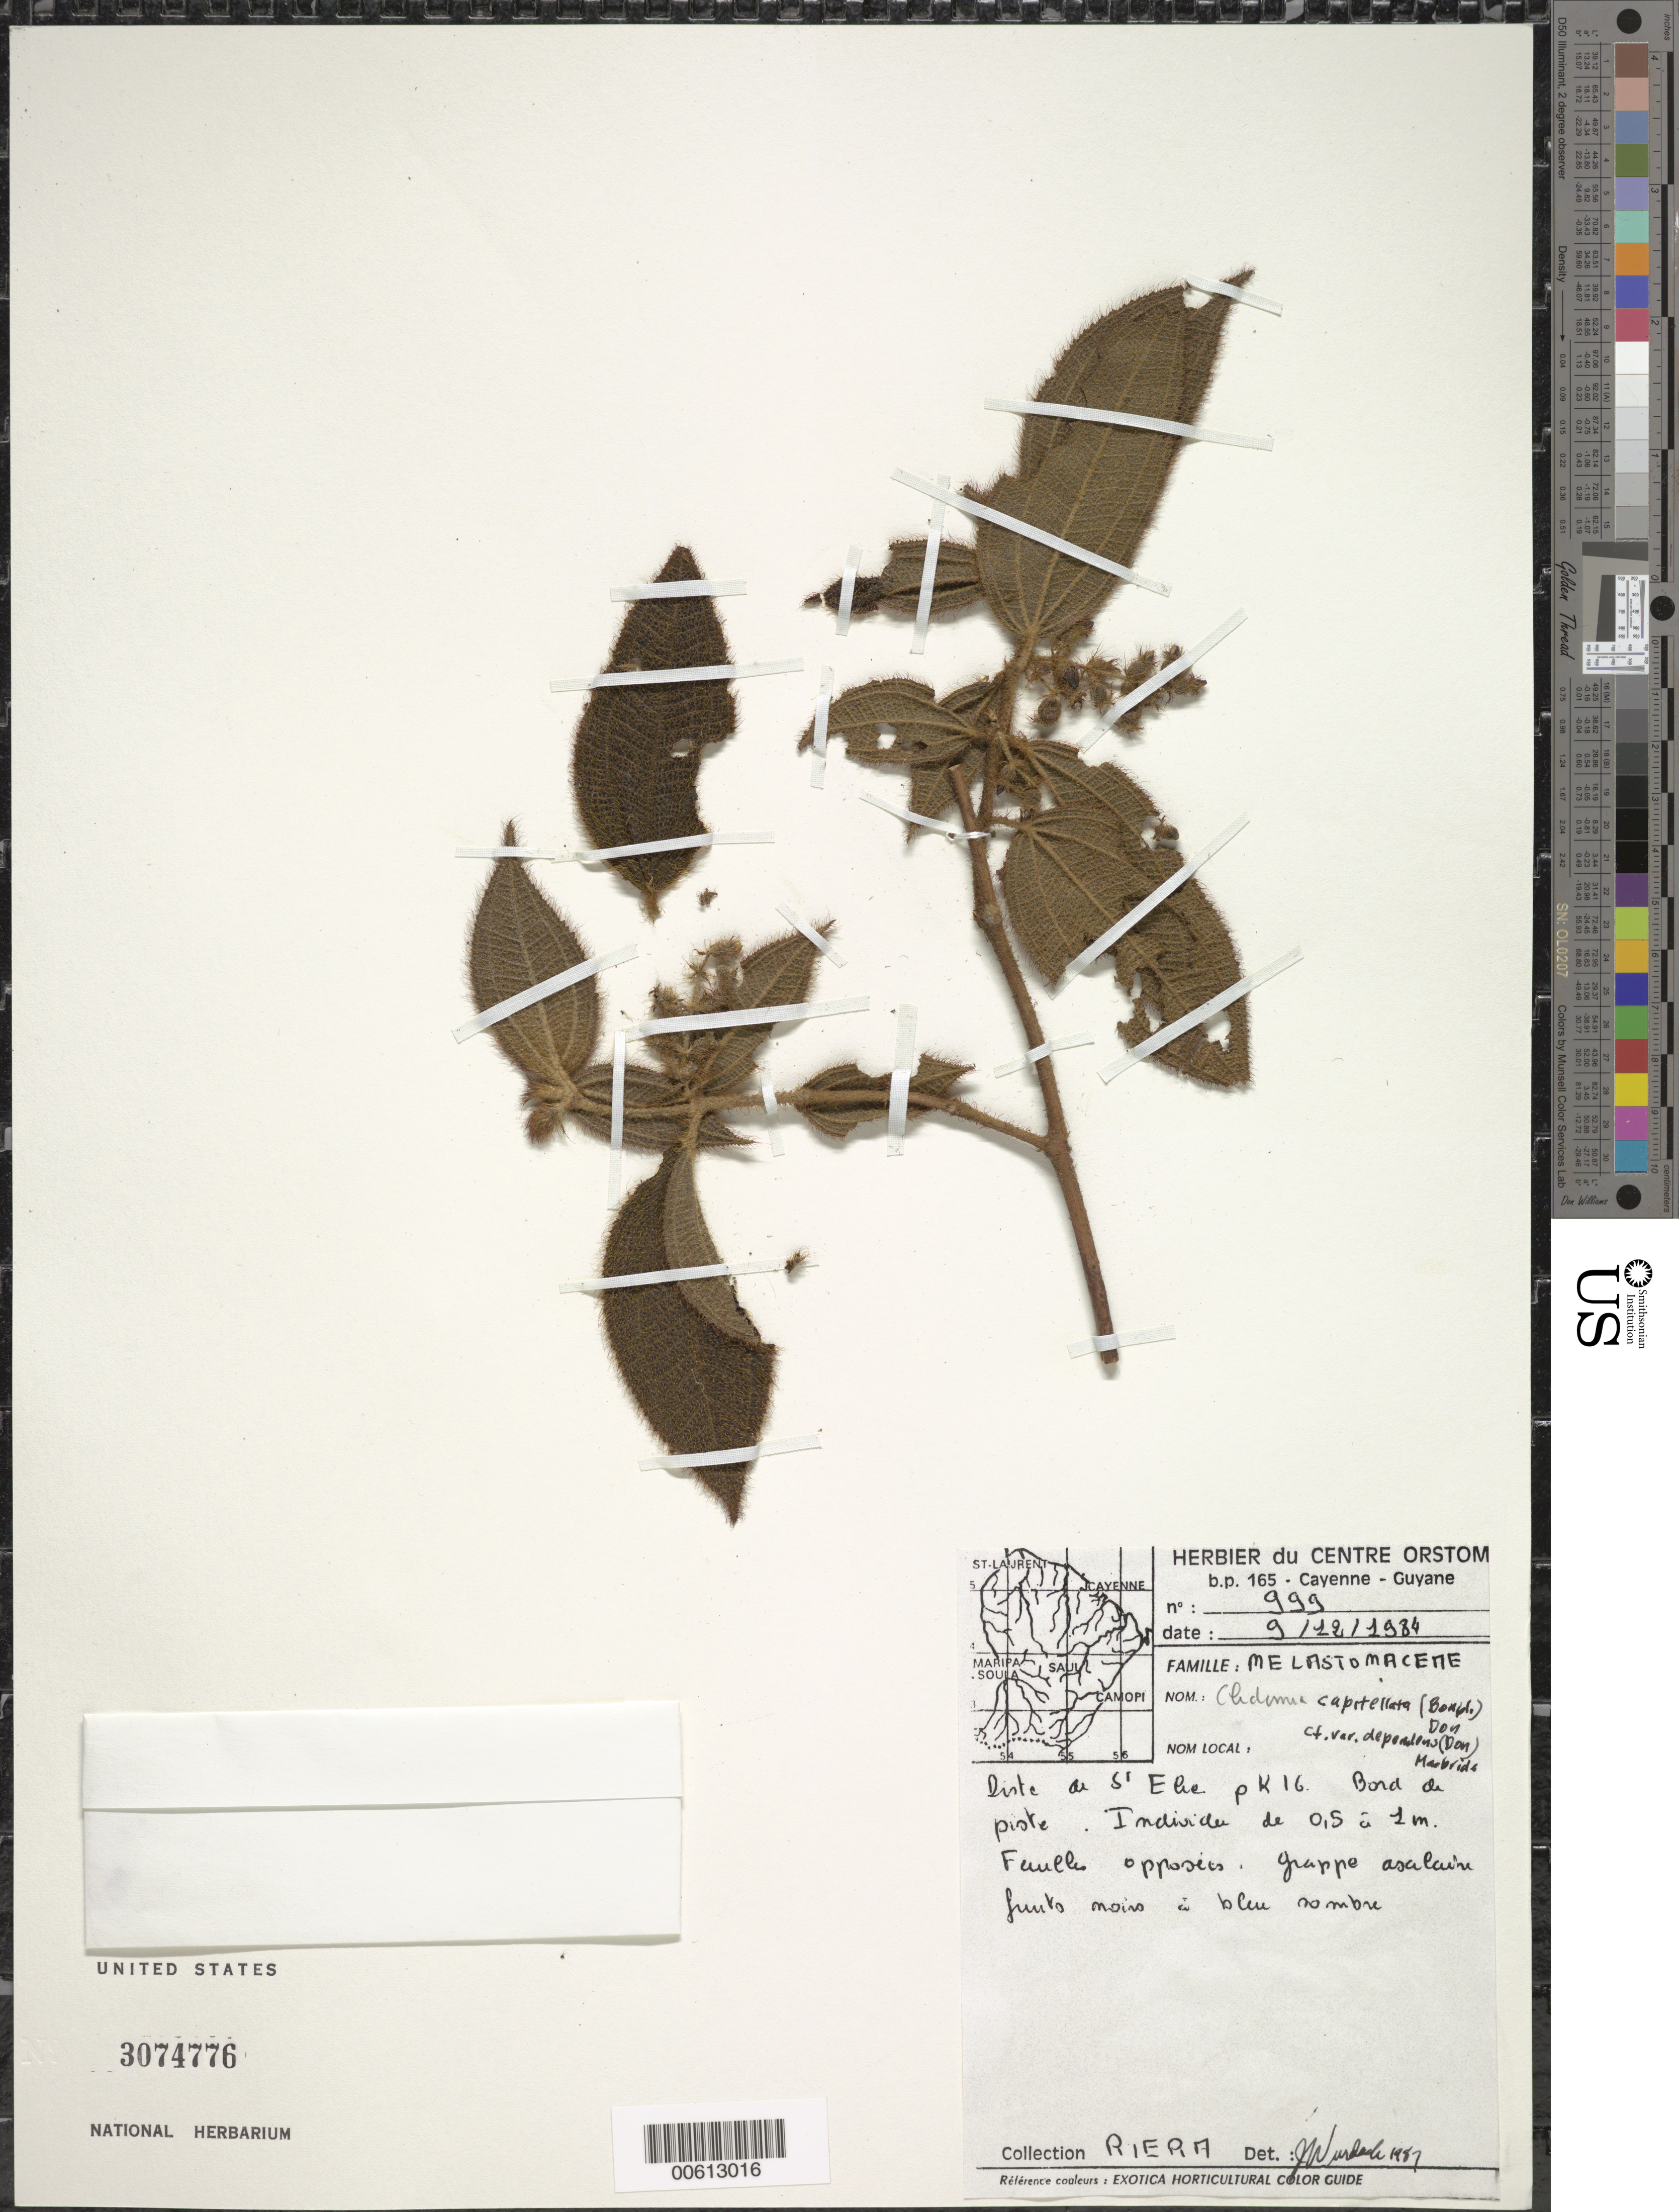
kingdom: Plantae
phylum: Tracheophyta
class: Magnoliopsida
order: Myrtales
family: Melastomataceae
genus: Clidemia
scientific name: Clidemia capitellata var. dependens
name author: (Pav. & D. Don) J.F. Macbr.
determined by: Wurdack, John J., (US), US (UNITED STATES)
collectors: B. Riéra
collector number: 999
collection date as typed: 9-Dec-84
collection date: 1984-12-09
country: French Guiana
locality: Piste de Saint-Élie, pk. 16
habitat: Bond de piste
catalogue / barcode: US 3074776